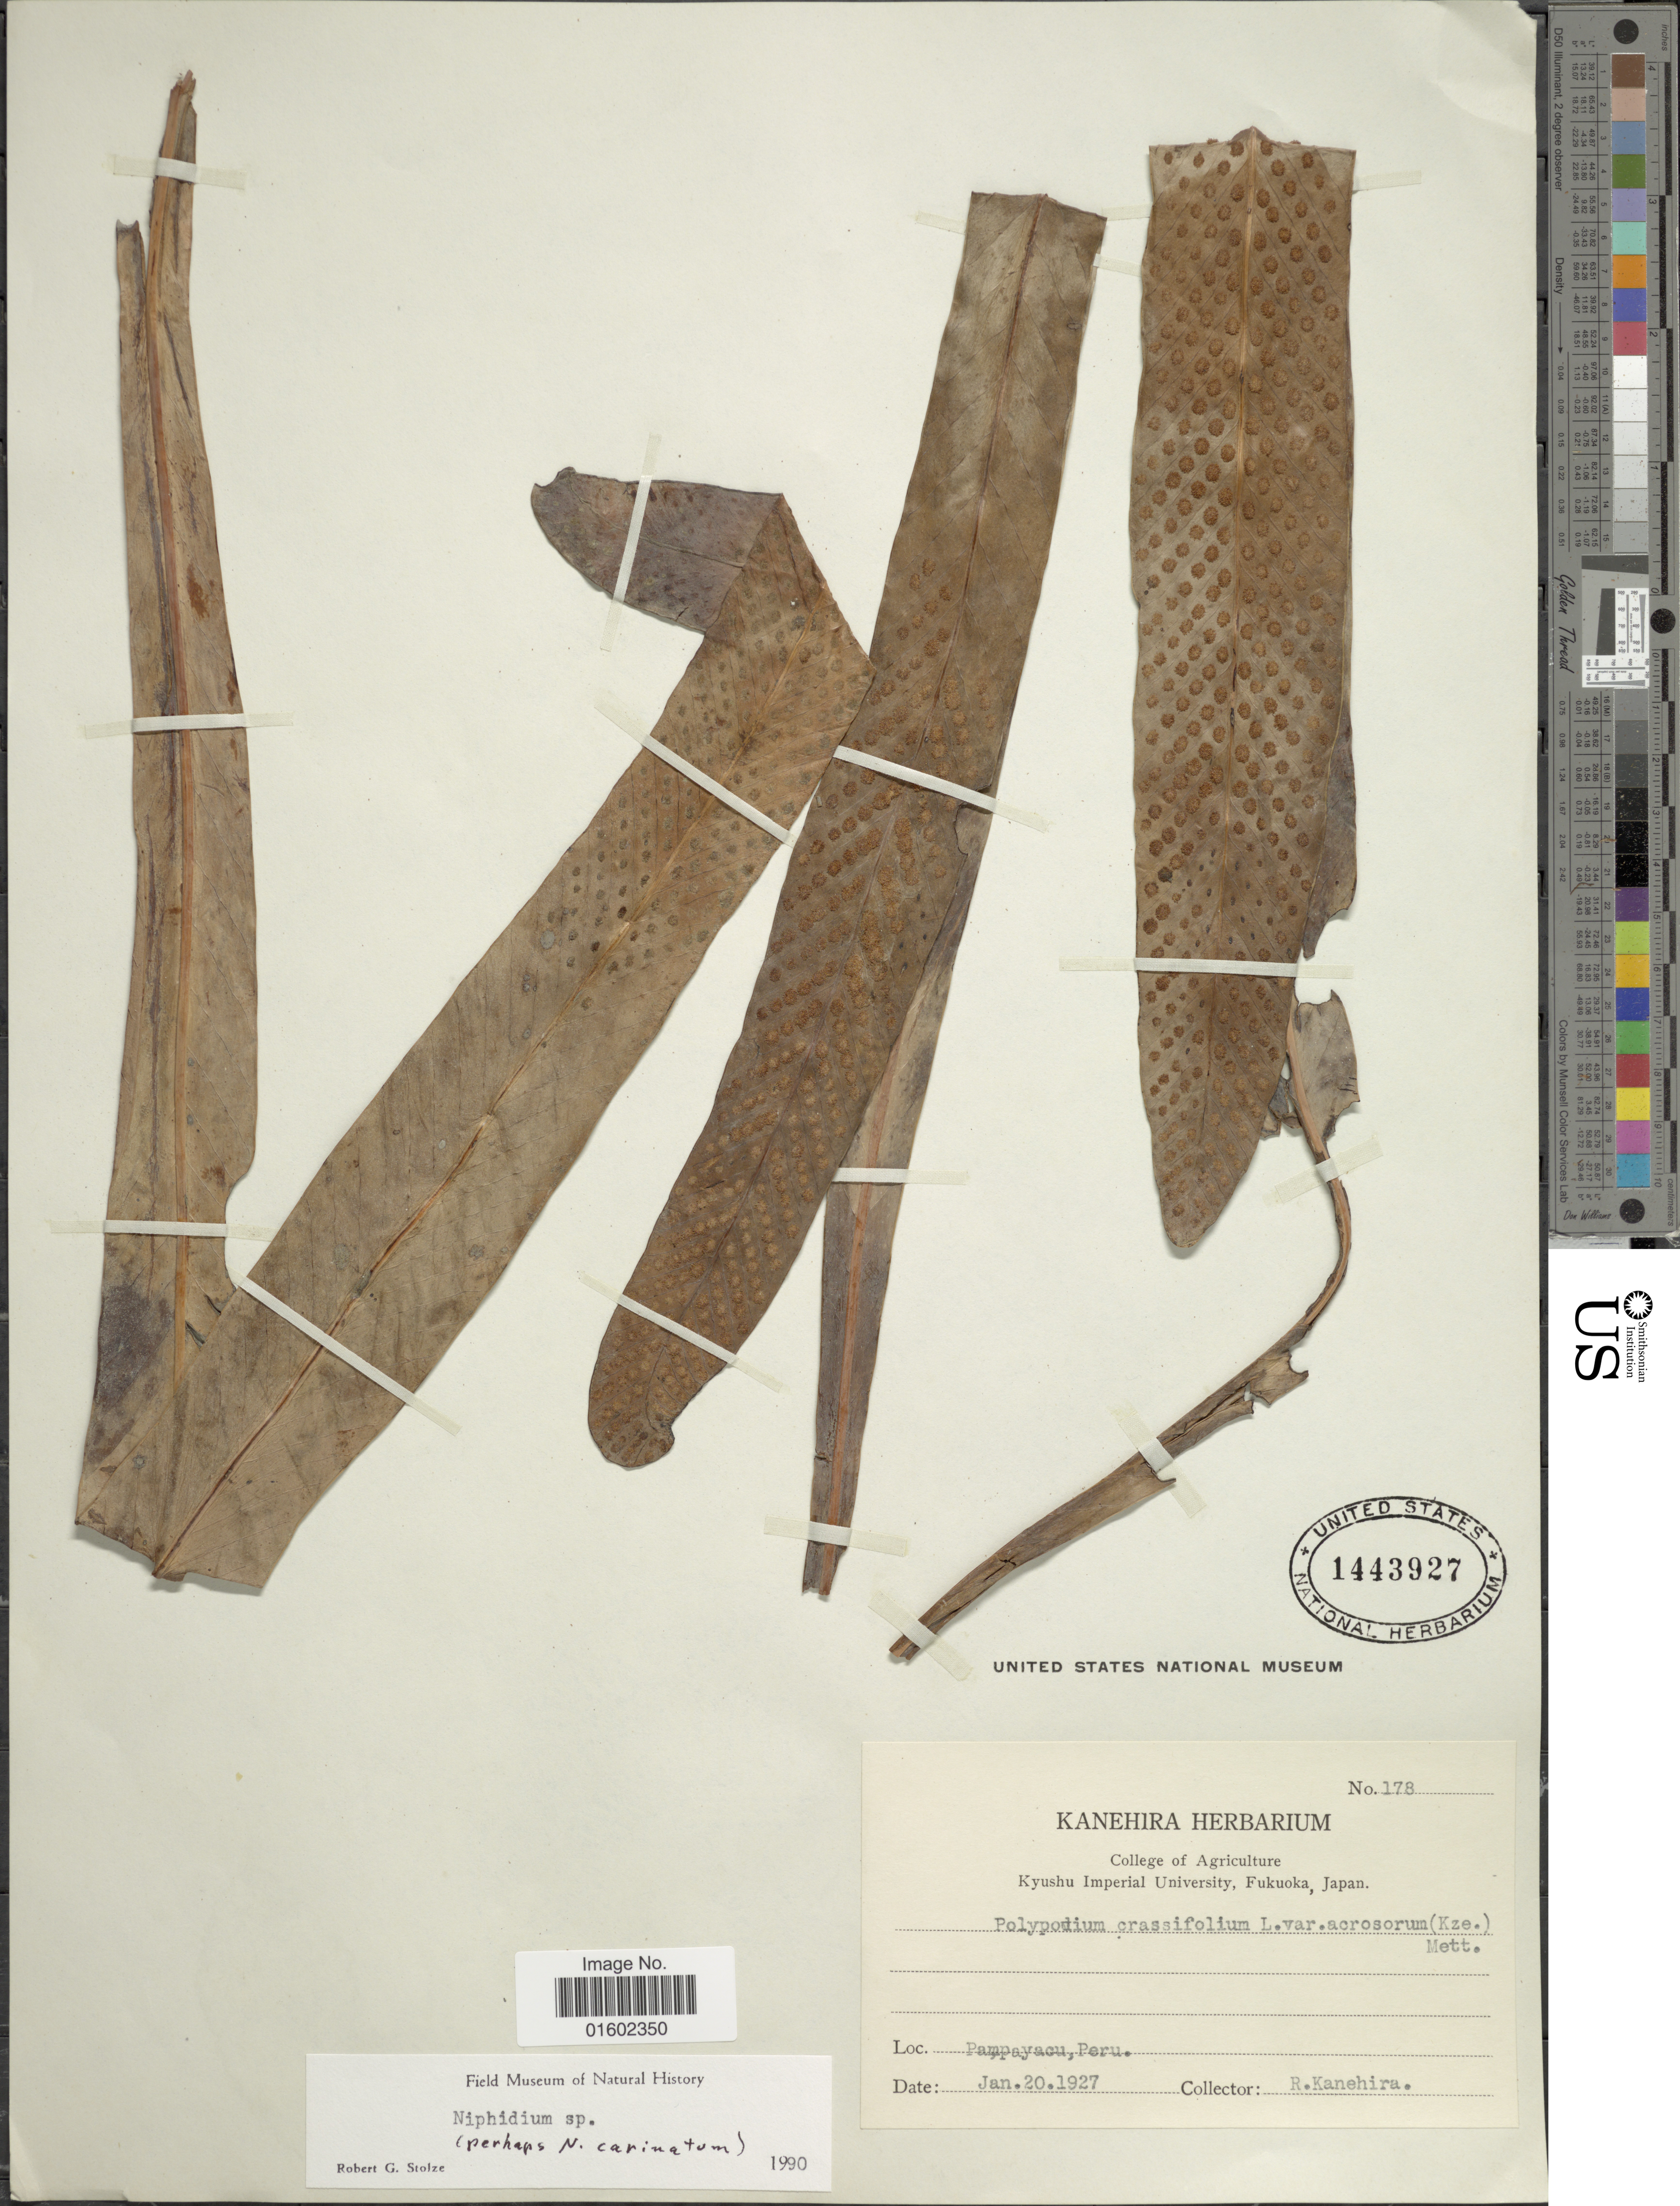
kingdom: Plantae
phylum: Tracheophyta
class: Polypodiopsida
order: Polypodiales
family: Polypodiaceae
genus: Niphidium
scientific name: Niphidium carinatum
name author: Lellinger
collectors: R. Kanehira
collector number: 178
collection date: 1927-01-20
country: Peru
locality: Pampayacu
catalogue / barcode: US 1443927